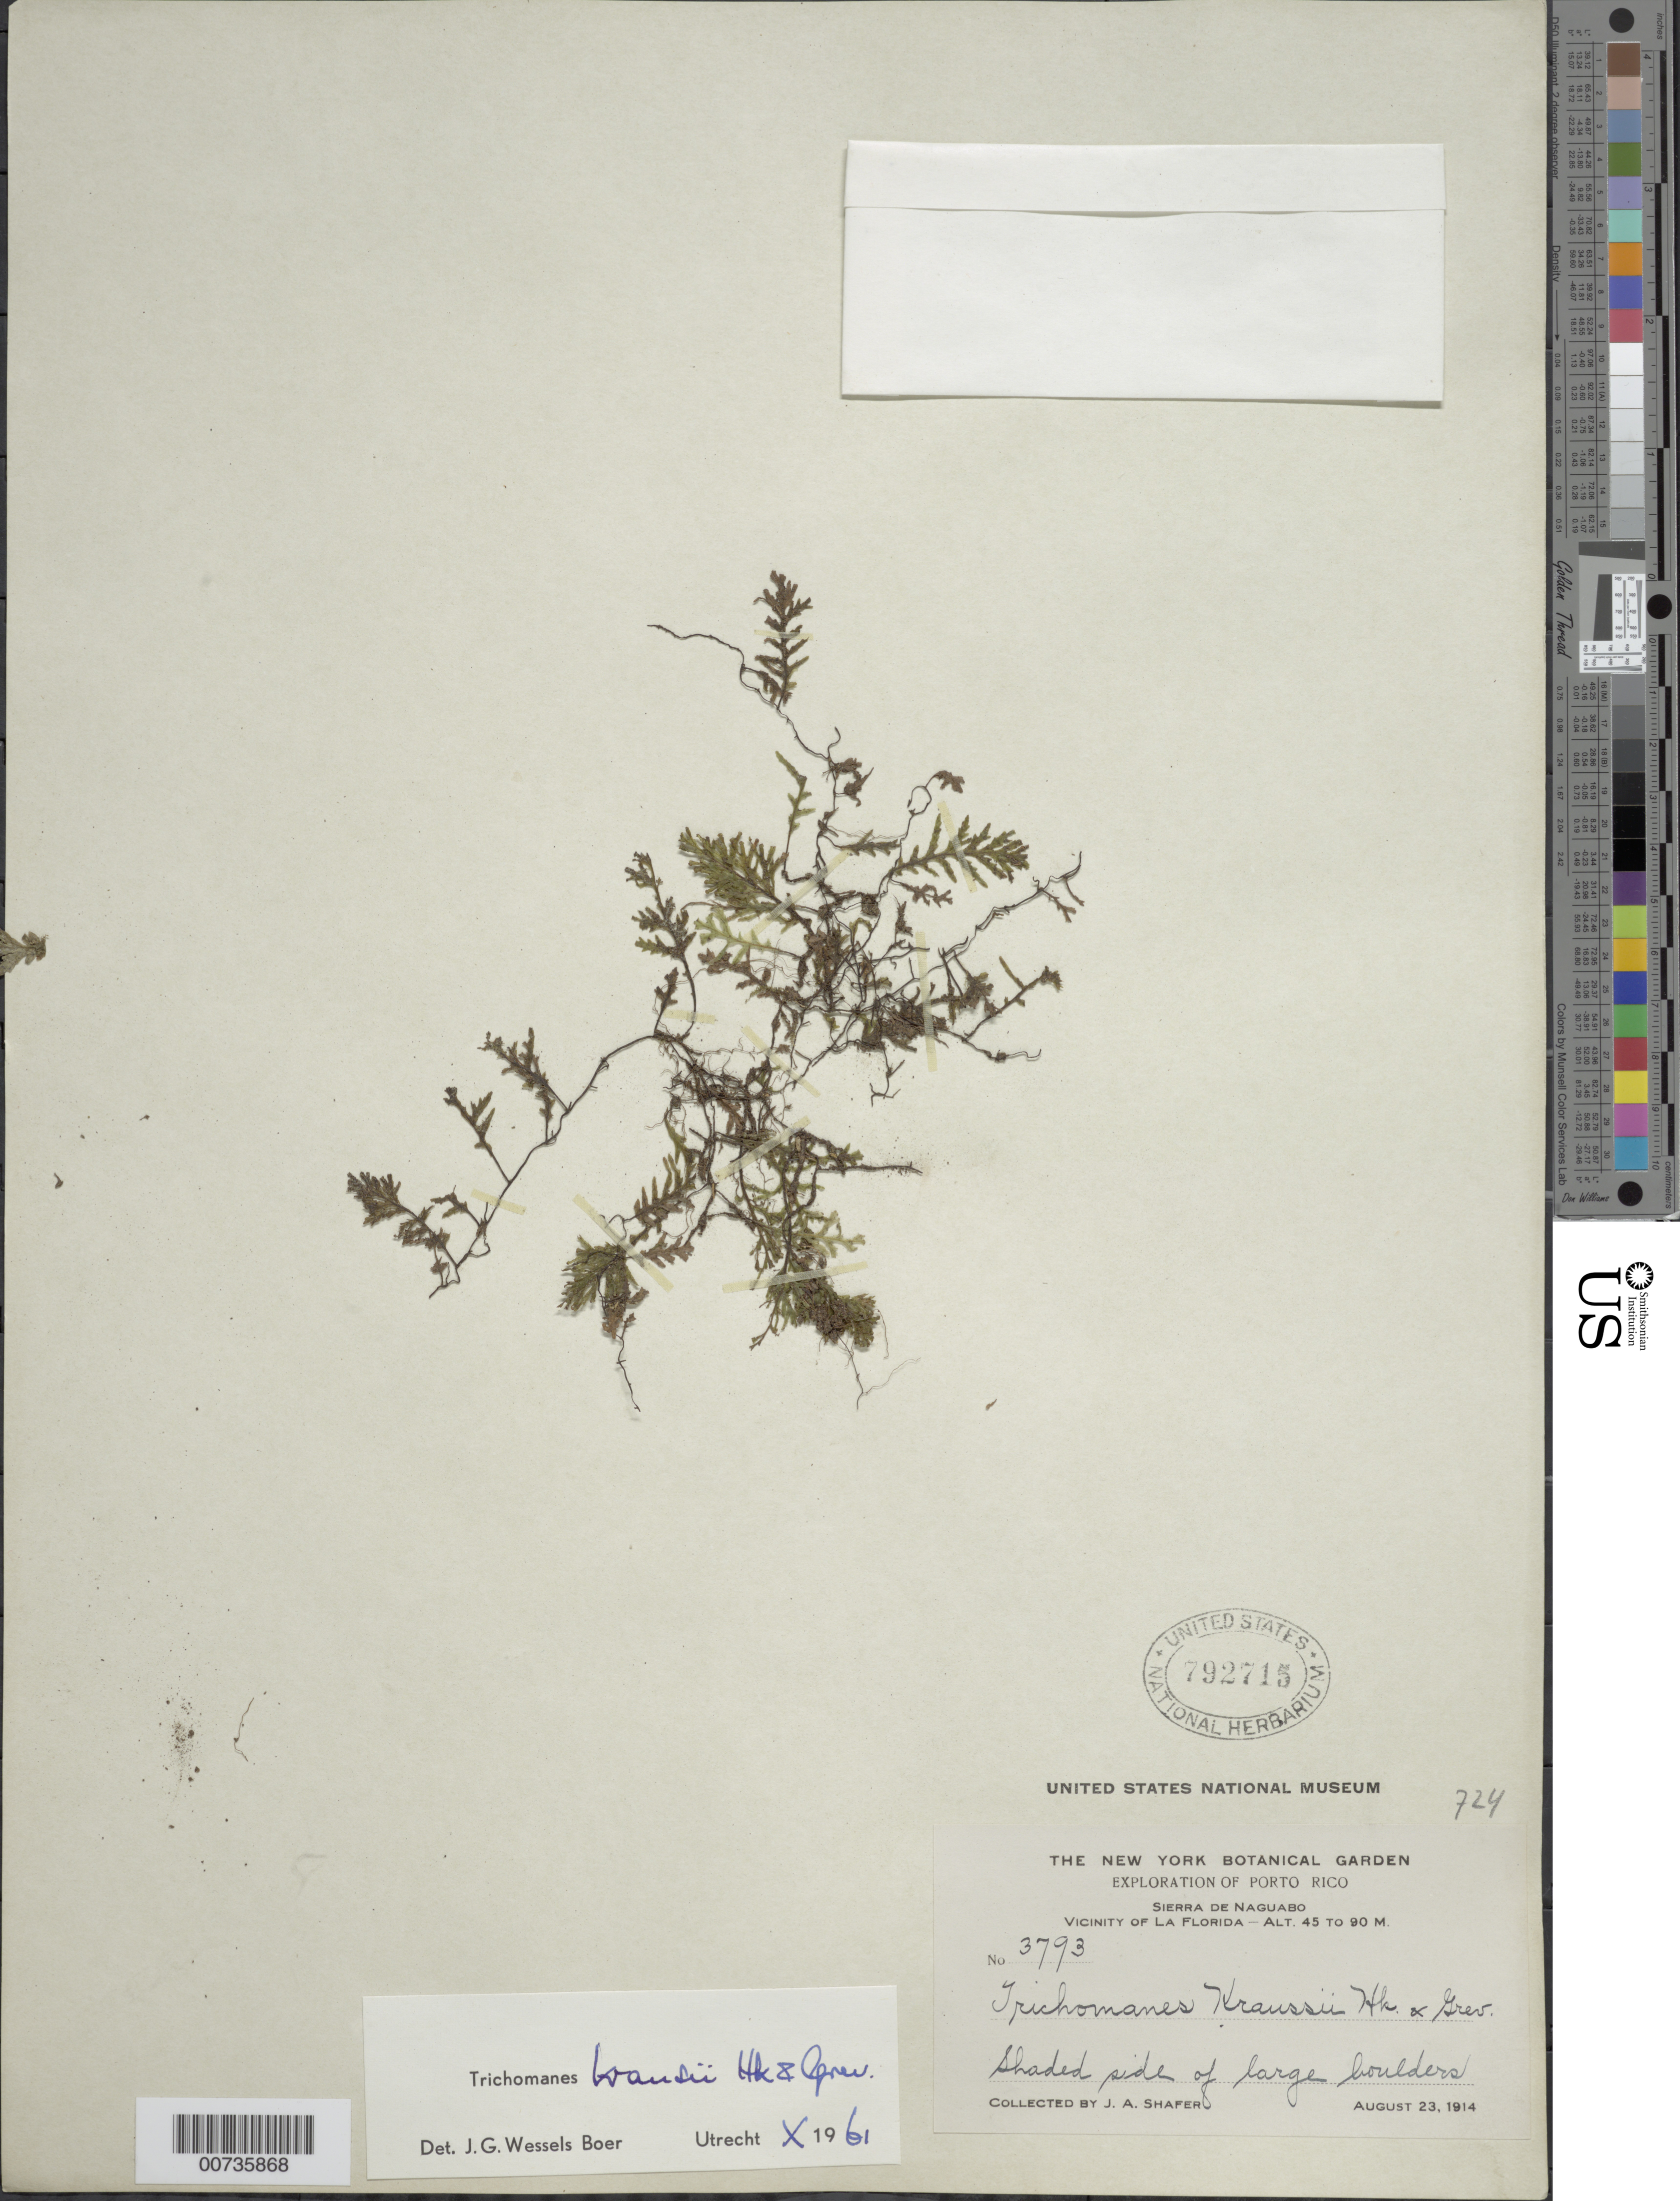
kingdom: Plantae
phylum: Tracheophyta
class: Polypodiopsida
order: Hymenophyllales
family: Hymenophyllaceae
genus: Didymoglossum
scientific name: Didymoglossum kraussii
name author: (Hook. & Grev.) C. Presl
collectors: J. A. Shafer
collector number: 3793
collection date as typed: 23 Aug 1914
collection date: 1914-08-23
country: Puerto Rico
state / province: Naguabo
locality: Sierra de Naguabo, vicinity of La Florida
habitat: Shaded side of large boulders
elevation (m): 45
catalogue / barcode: US 792715